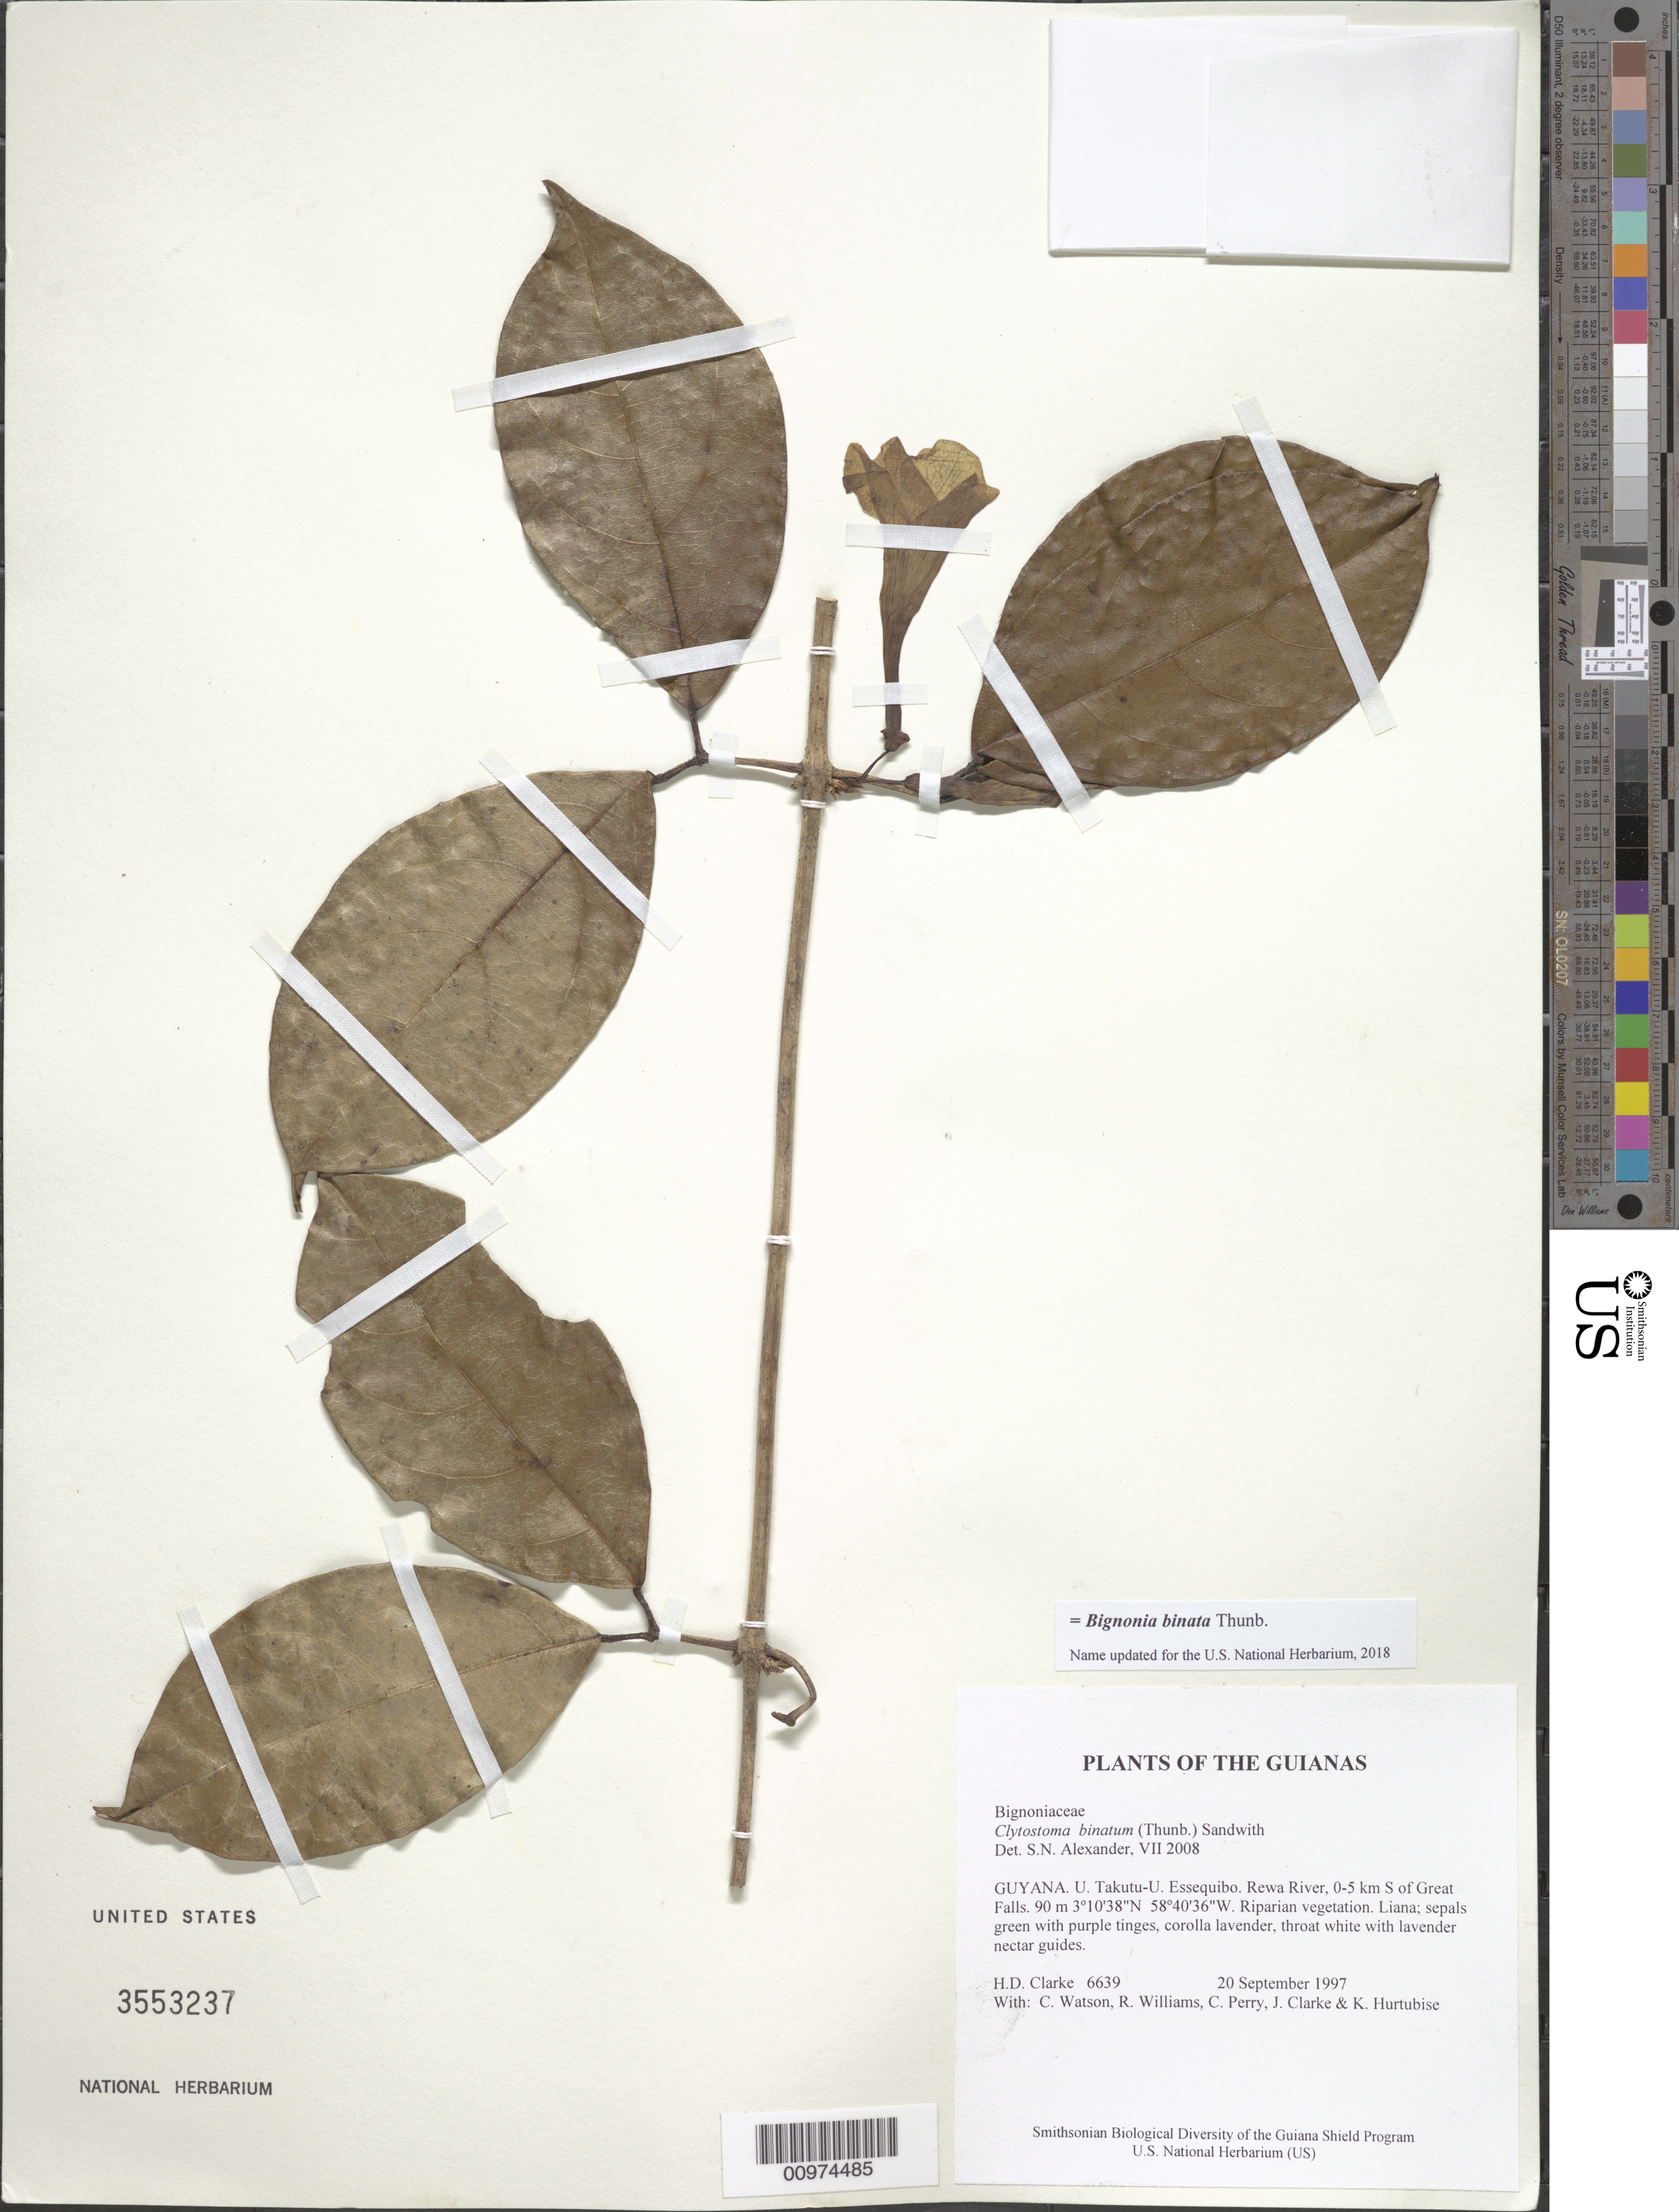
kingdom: Plantae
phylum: Tracheophyta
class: Magnoliopsida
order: Lamiales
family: Bignoniaceae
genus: Bignonia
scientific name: Bignonia binata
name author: Thunb.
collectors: H. D. Clarke, C. Watson, R. Williams, C. Perry, J. Clarke & K. Hurtubise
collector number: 6639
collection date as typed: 20 September 1997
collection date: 1997-09-20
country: Guyana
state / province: U. Takutu-U. Essequibo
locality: Rewa River, 0-5 km S of Great Falls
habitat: Riparian vegetation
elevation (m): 90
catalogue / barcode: US 3553237